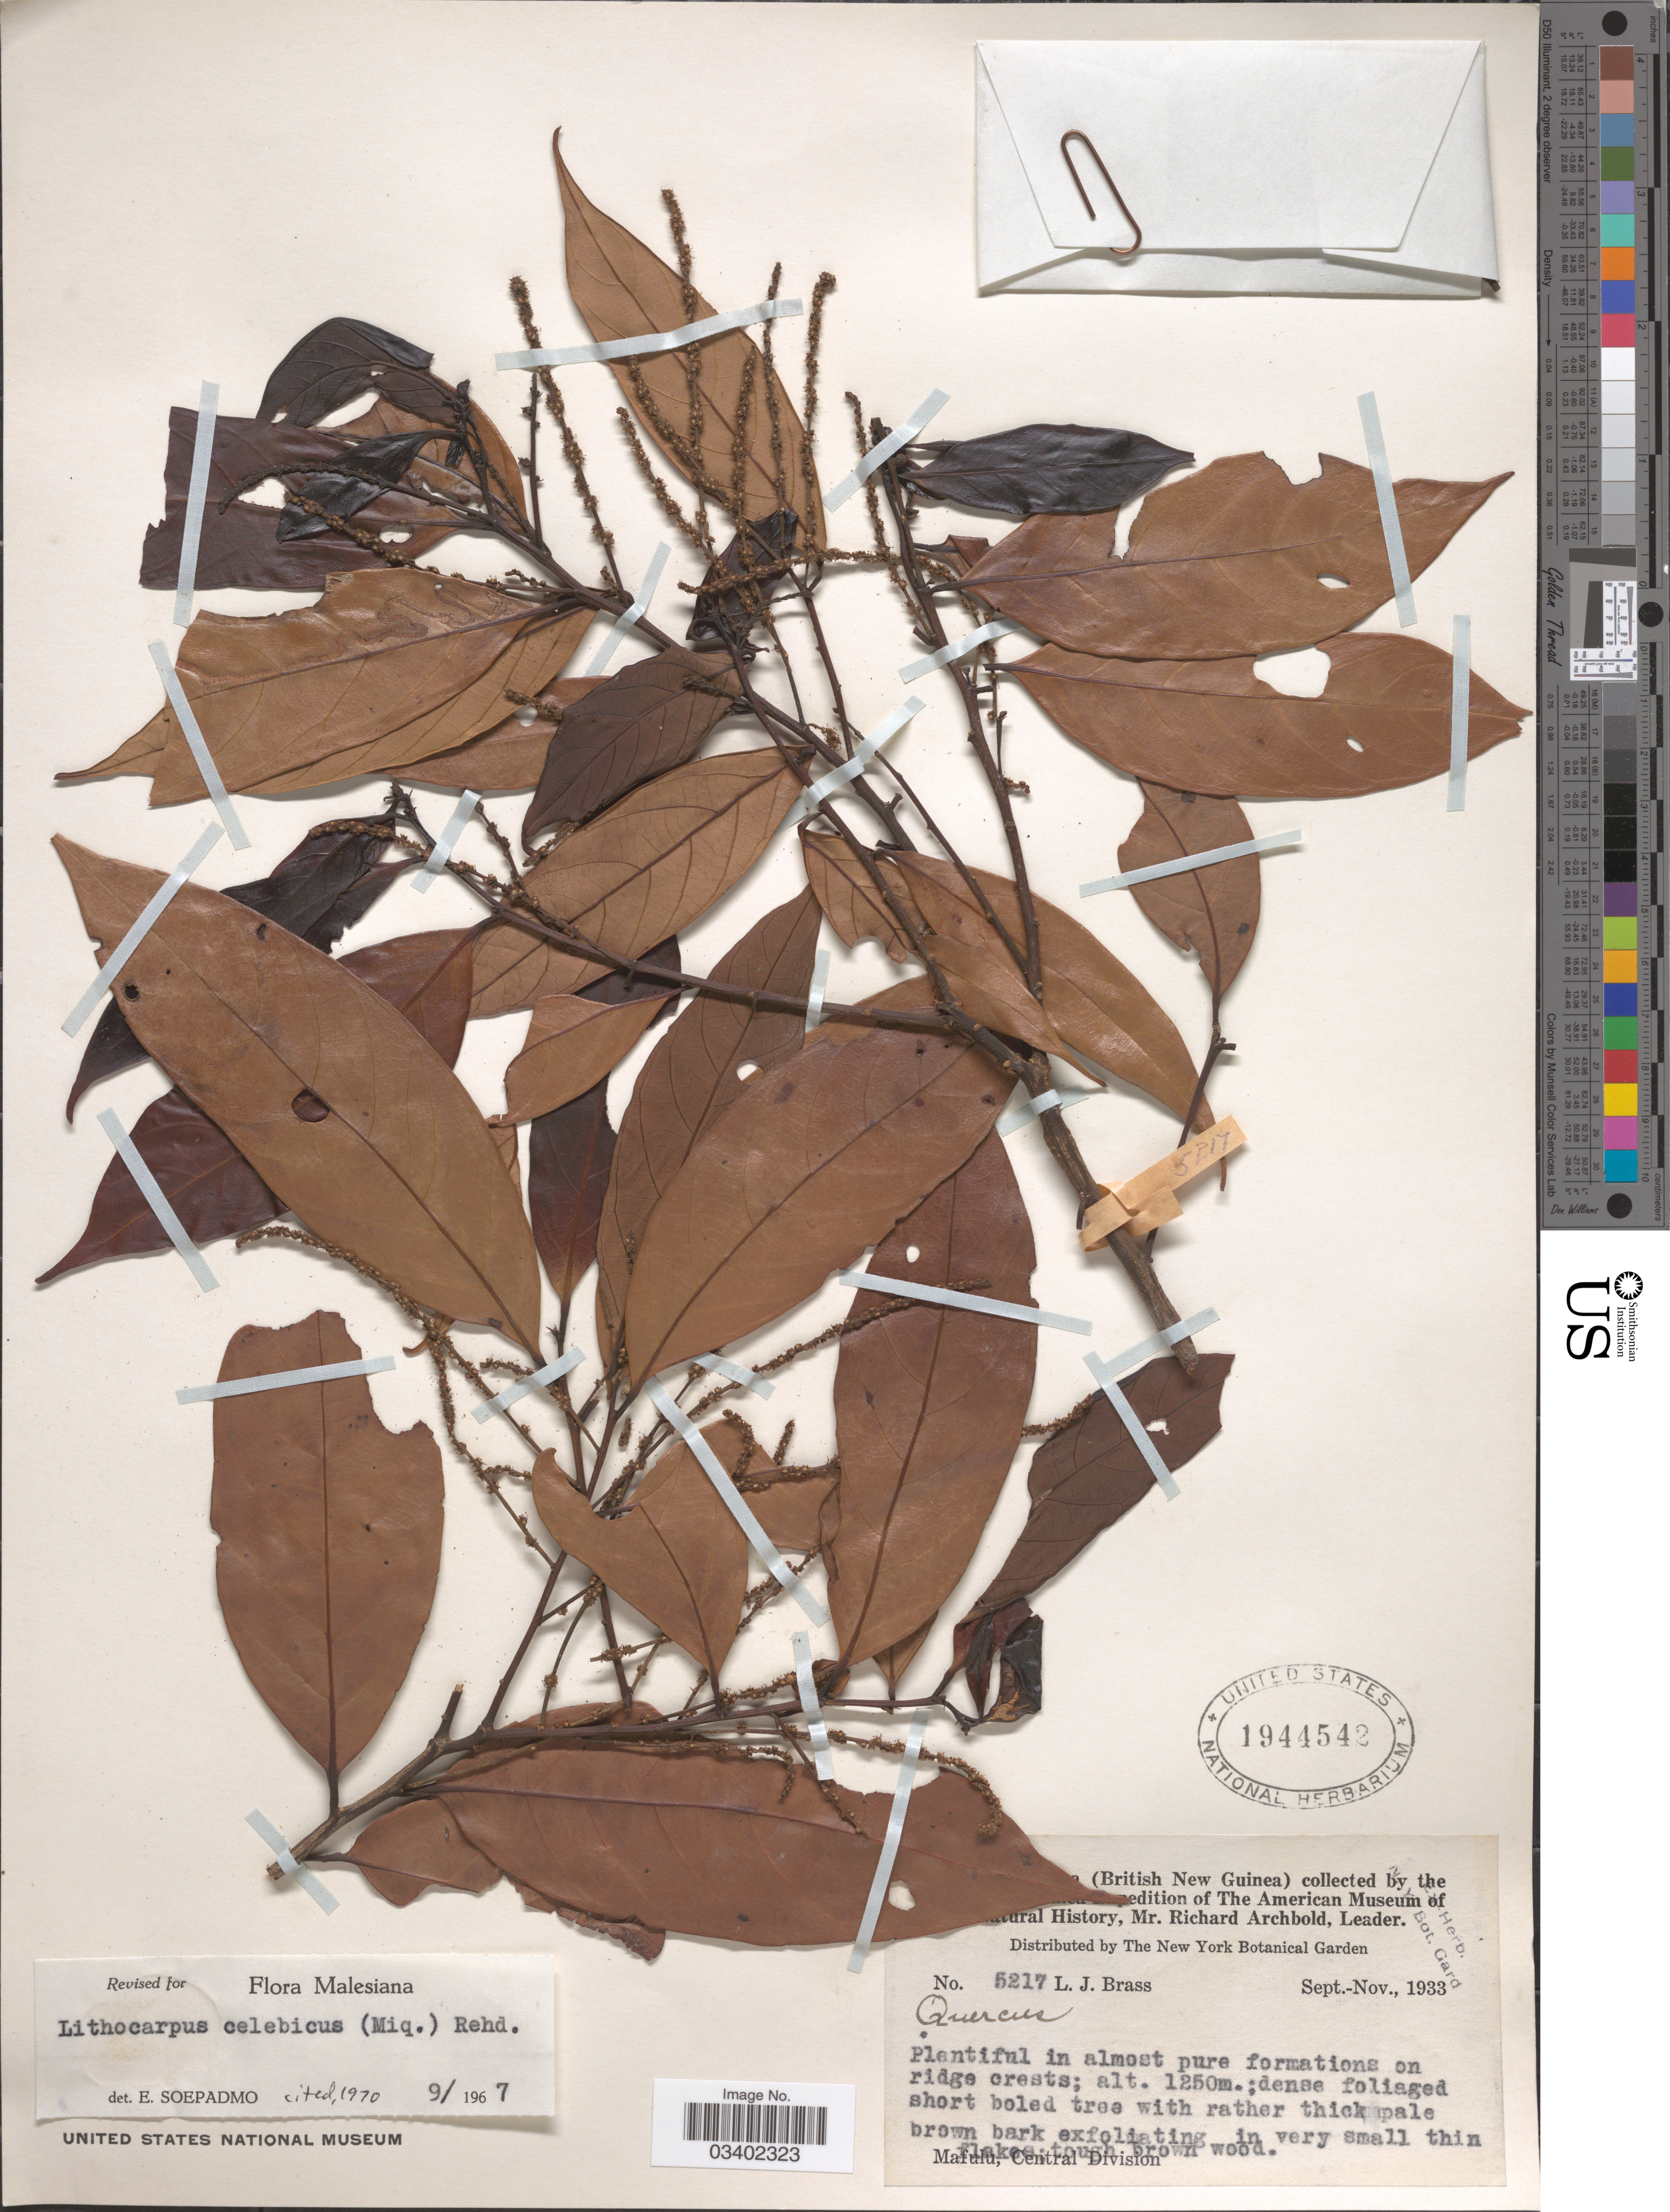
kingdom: Plantae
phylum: Tracheophyta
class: Magnoliopsida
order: Fagales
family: Fagaceae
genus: Lithocarpus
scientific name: Lithocarpus celebicus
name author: (Miq.) Rehder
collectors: L. J. Brass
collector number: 5217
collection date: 1933-09/1933-11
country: Papua New Guinea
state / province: Central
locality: [illegible text] (British New Guinea). Mafulu, Central Division.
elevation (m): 1250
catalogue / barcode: US 1944542